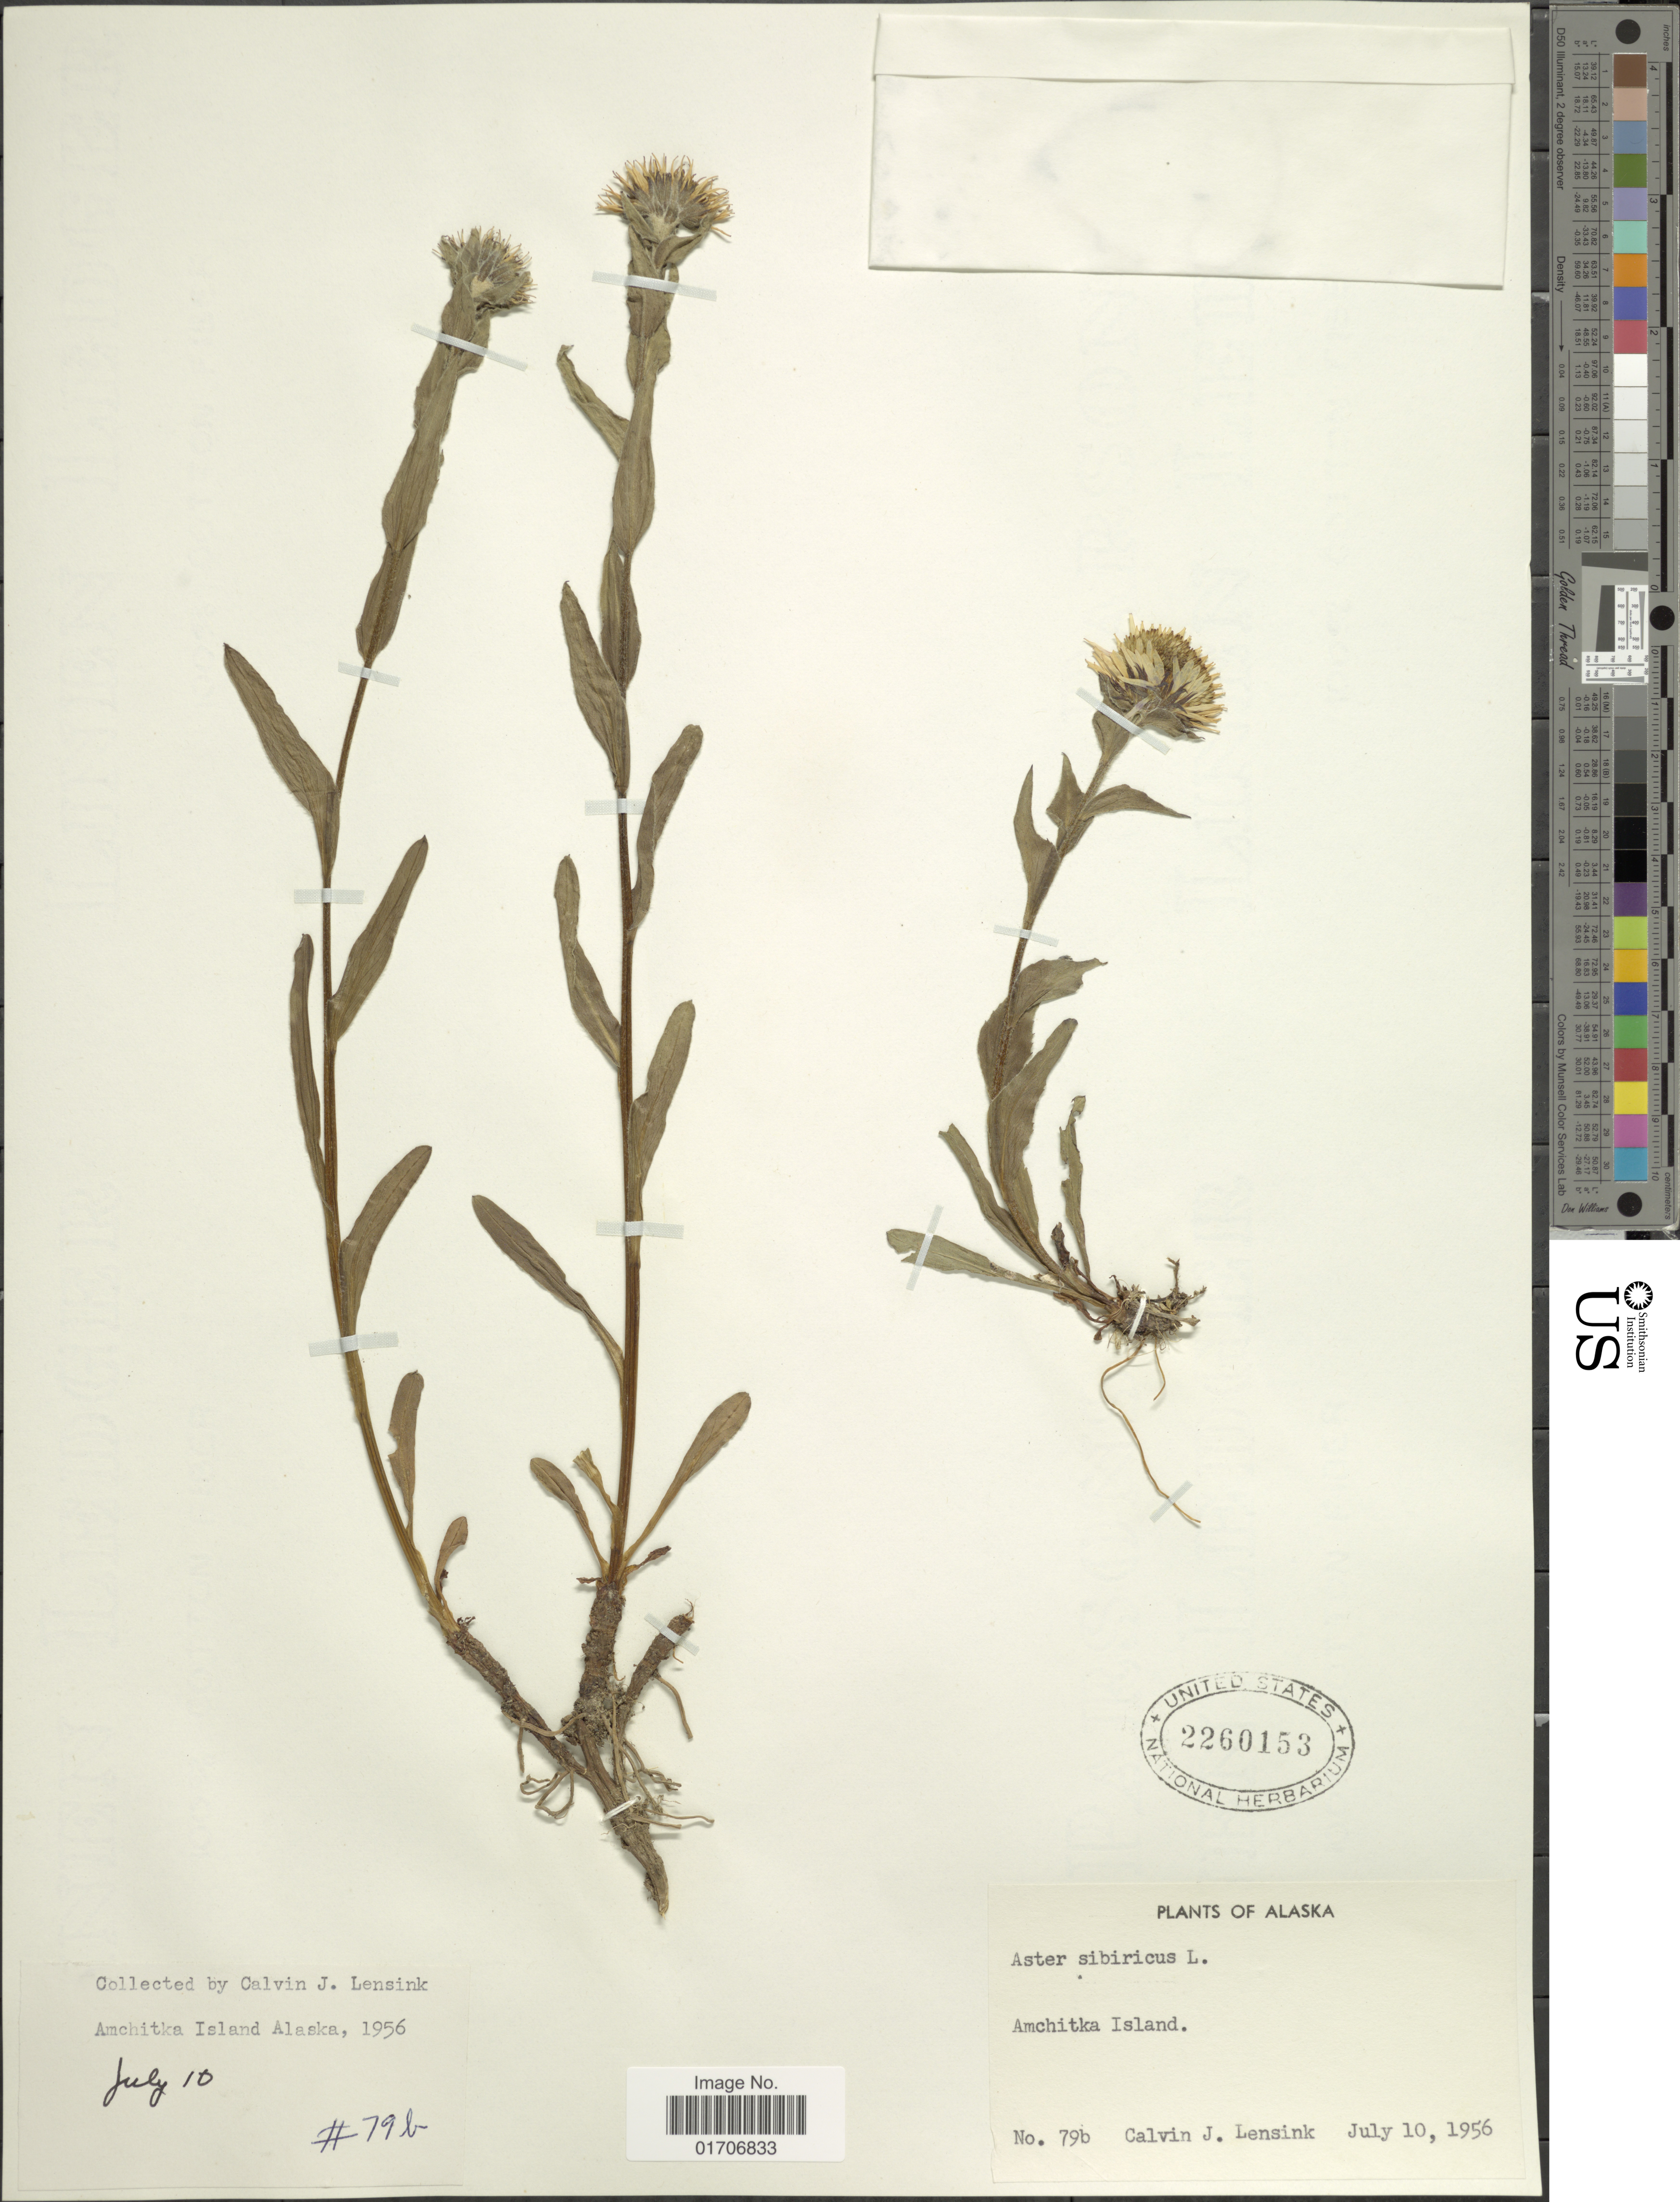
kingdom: Plantae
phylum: Tracheophyta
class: Magnoliopsida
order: Asterales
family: Asteraceae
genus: Eurybia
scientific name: Eurybia sibirica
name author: (L.) G.L. Nesom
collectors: C. Lensink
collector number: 79b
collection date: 1956-07-10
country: United States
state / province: Alaska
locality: Amchitka Island.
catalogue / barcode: US 2260153